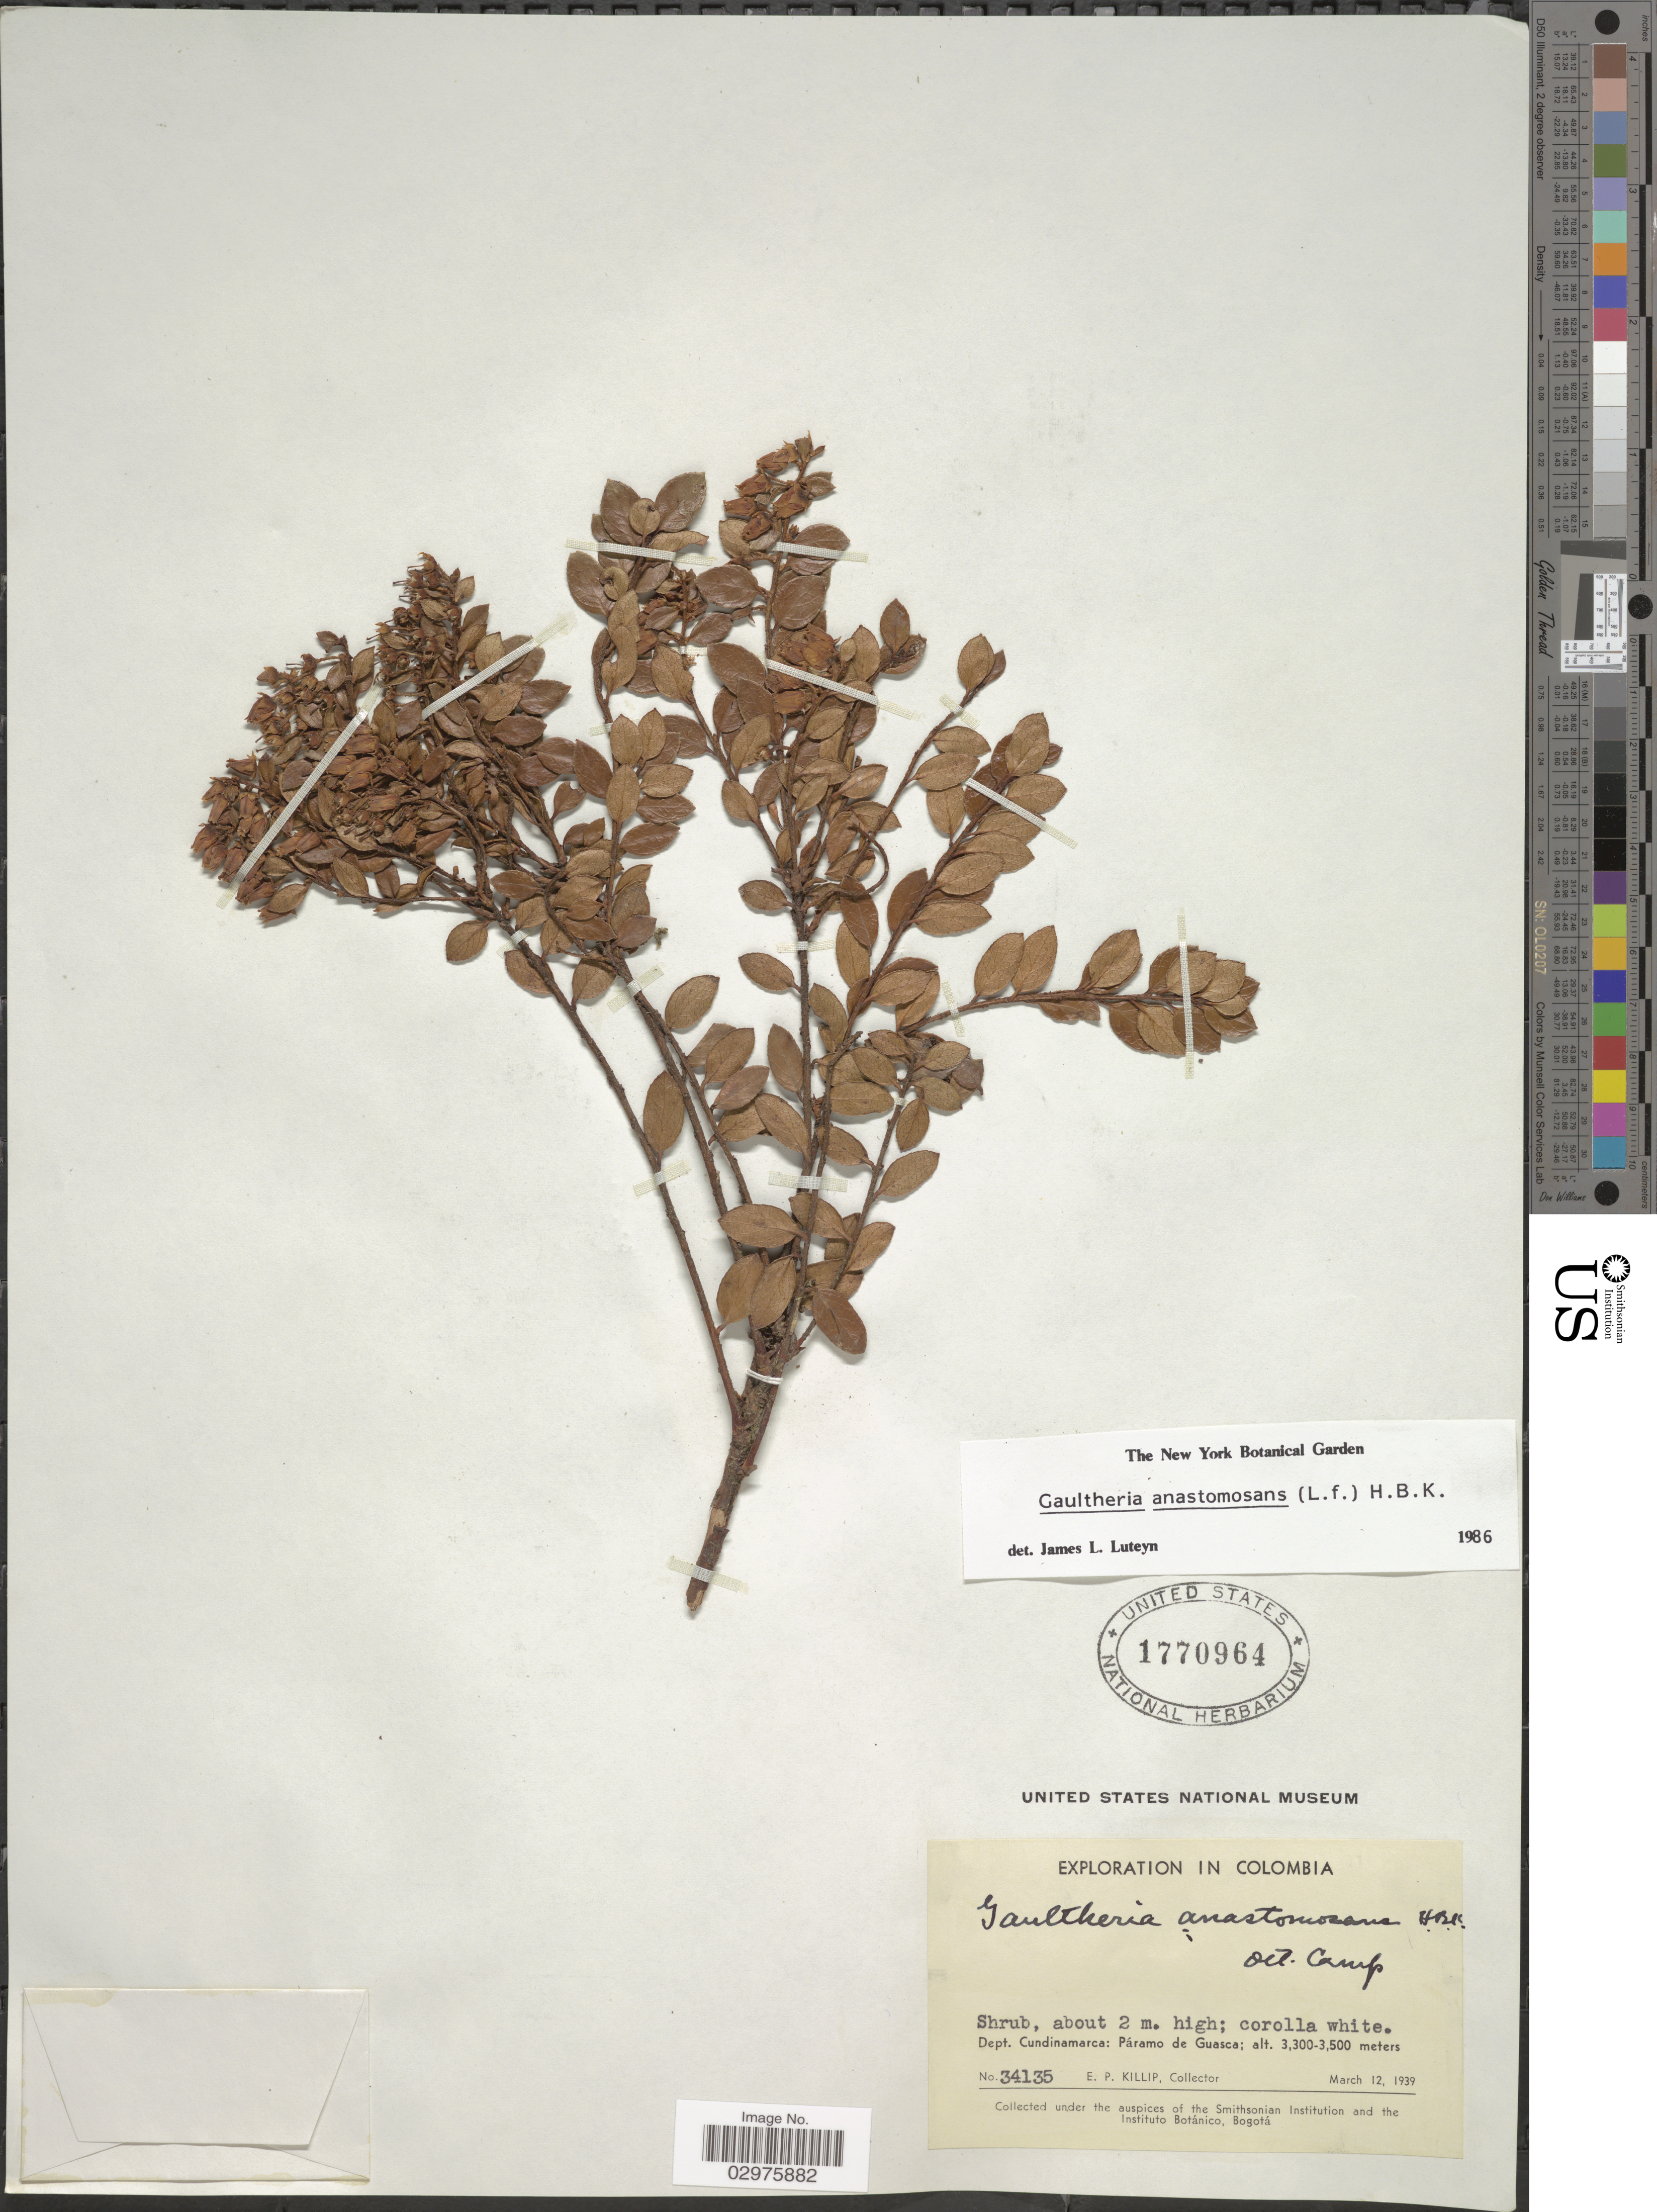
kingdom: Plantae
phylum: Tracheophyta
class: Magnoliopsida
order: Ericales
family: Ericaceae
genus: Gaultheria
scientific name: Gaultheria anastomosans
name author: (L. f.) Kunth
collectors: E. P. Killip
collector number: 34135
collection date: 1939-03-12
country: Colombia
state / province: Cundinamarca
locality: Dept. Cundinamarca: Páramo de Guasca.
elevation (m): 3300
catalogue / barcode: US 1770964